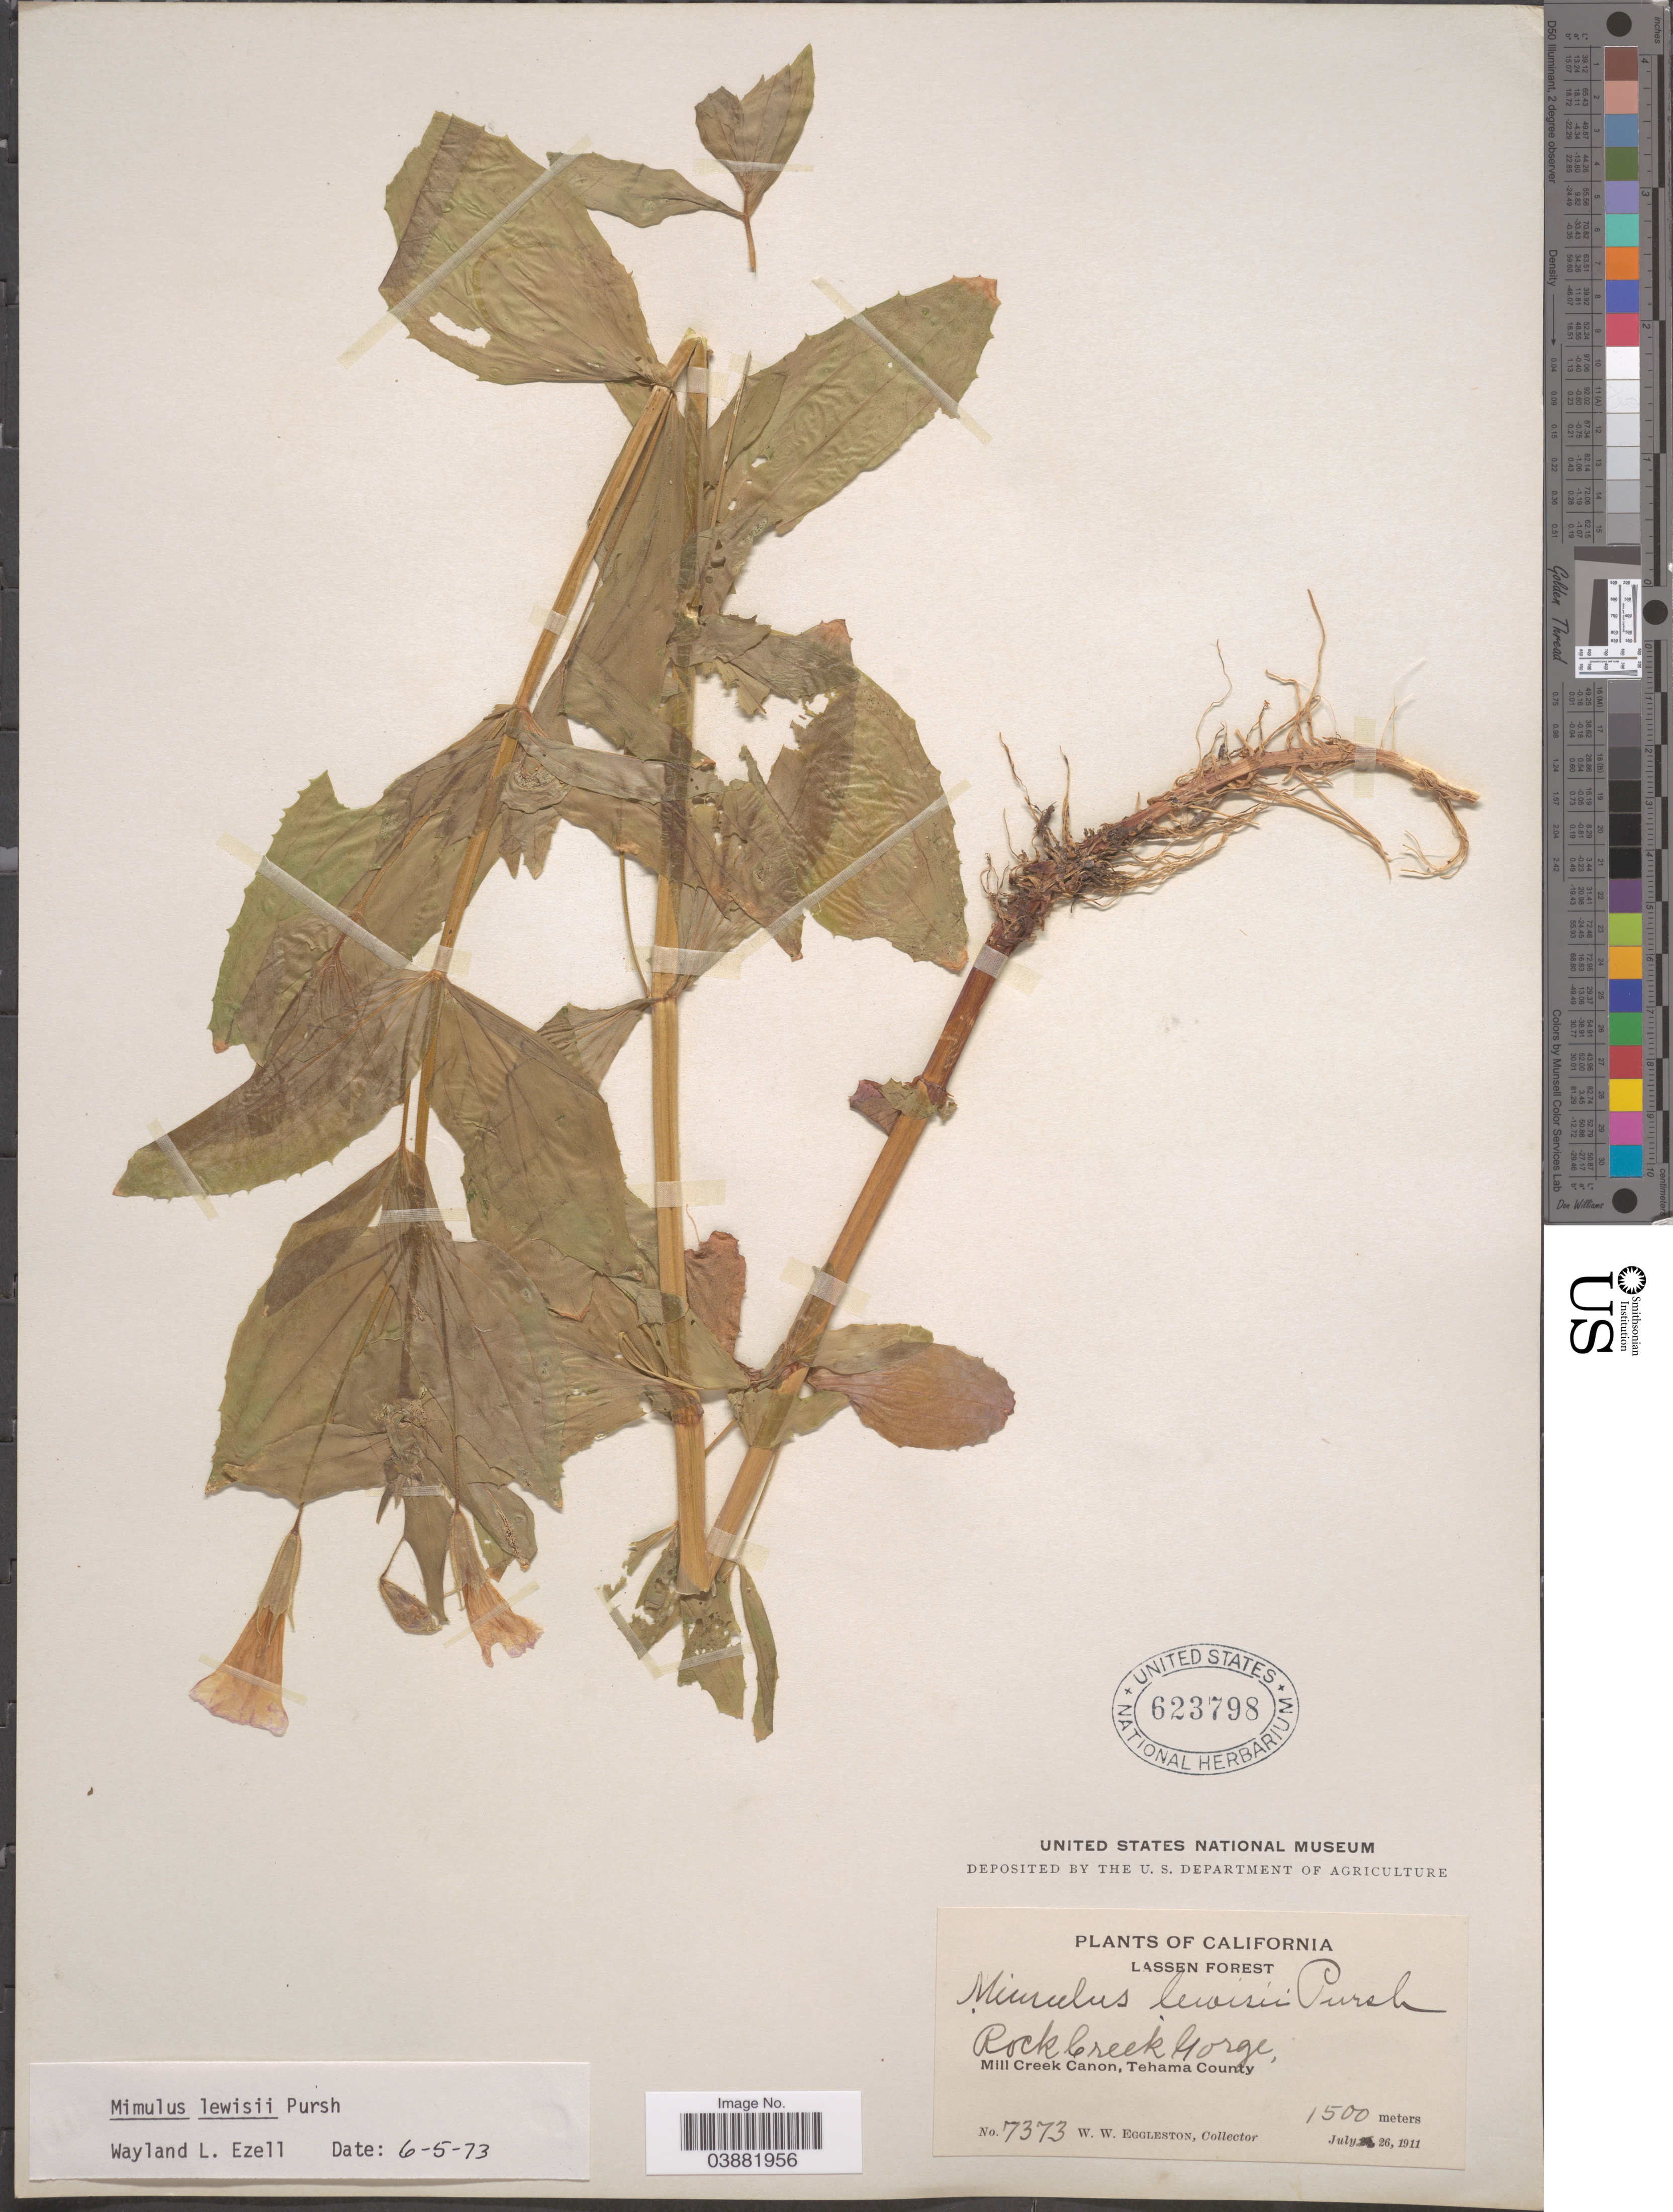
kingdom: Plantae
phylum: Tracheophyta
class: Magnoliopsida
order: Lamiales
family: Phrymaceae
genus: Mimulus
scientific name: Mimulus lewisii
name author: Pursh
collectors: W. W. Eggleston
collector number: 7373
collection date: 1911-07-26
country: United States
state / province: California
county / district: Tehama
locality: Lassen Forest. Rock Creek Gorge, Mill Creek Canon, Tehama County.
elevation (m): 1500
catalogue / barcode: US 623798